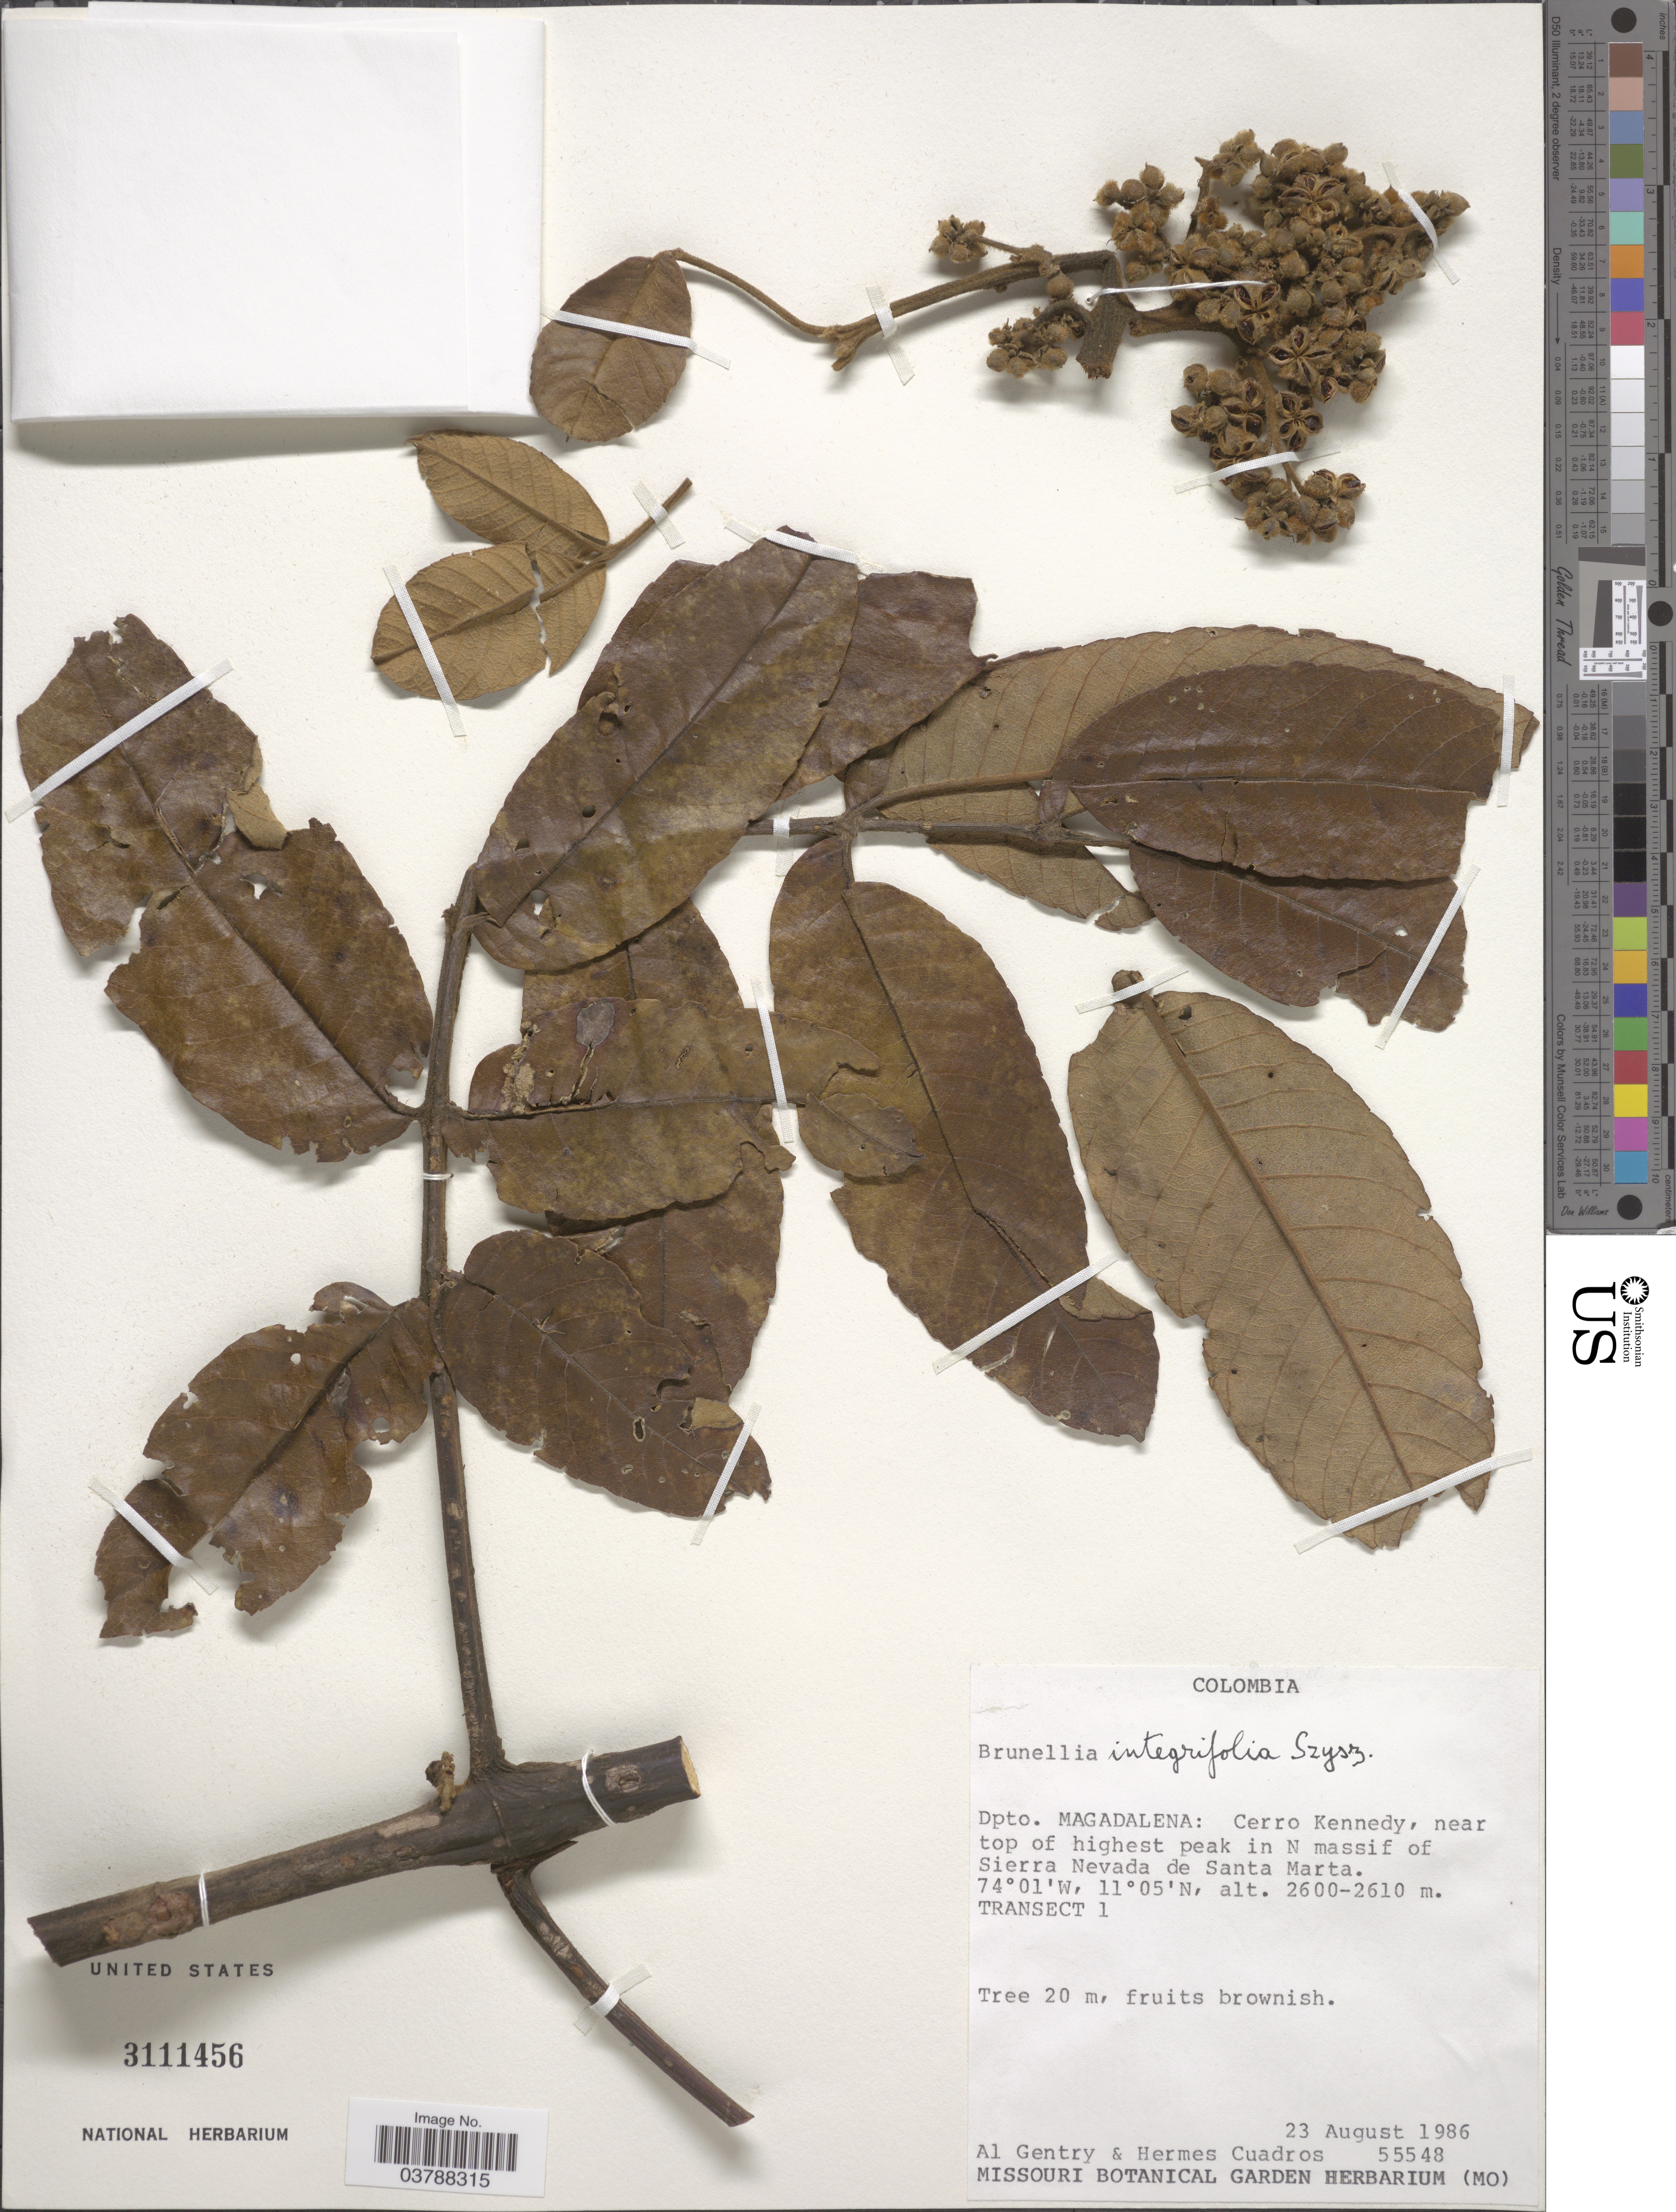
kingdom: Plantae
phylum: Tracheophyta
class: Magnoliopsida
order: Oxalidales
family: Brunelliaceae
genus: Brunellia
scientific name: Brunellia integrifolia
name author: Szyszyl.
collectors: A. H. Gentry & H. Cuadros V.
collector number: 55548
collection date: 1986-08-23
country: Colombia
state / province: Magdalena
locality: Dpto. Magdalena: Cerro Kennedy, near top of highest peak in N massif of Sierra Nevada de Santa Marta.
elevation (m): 2600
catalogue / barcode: US 3111456